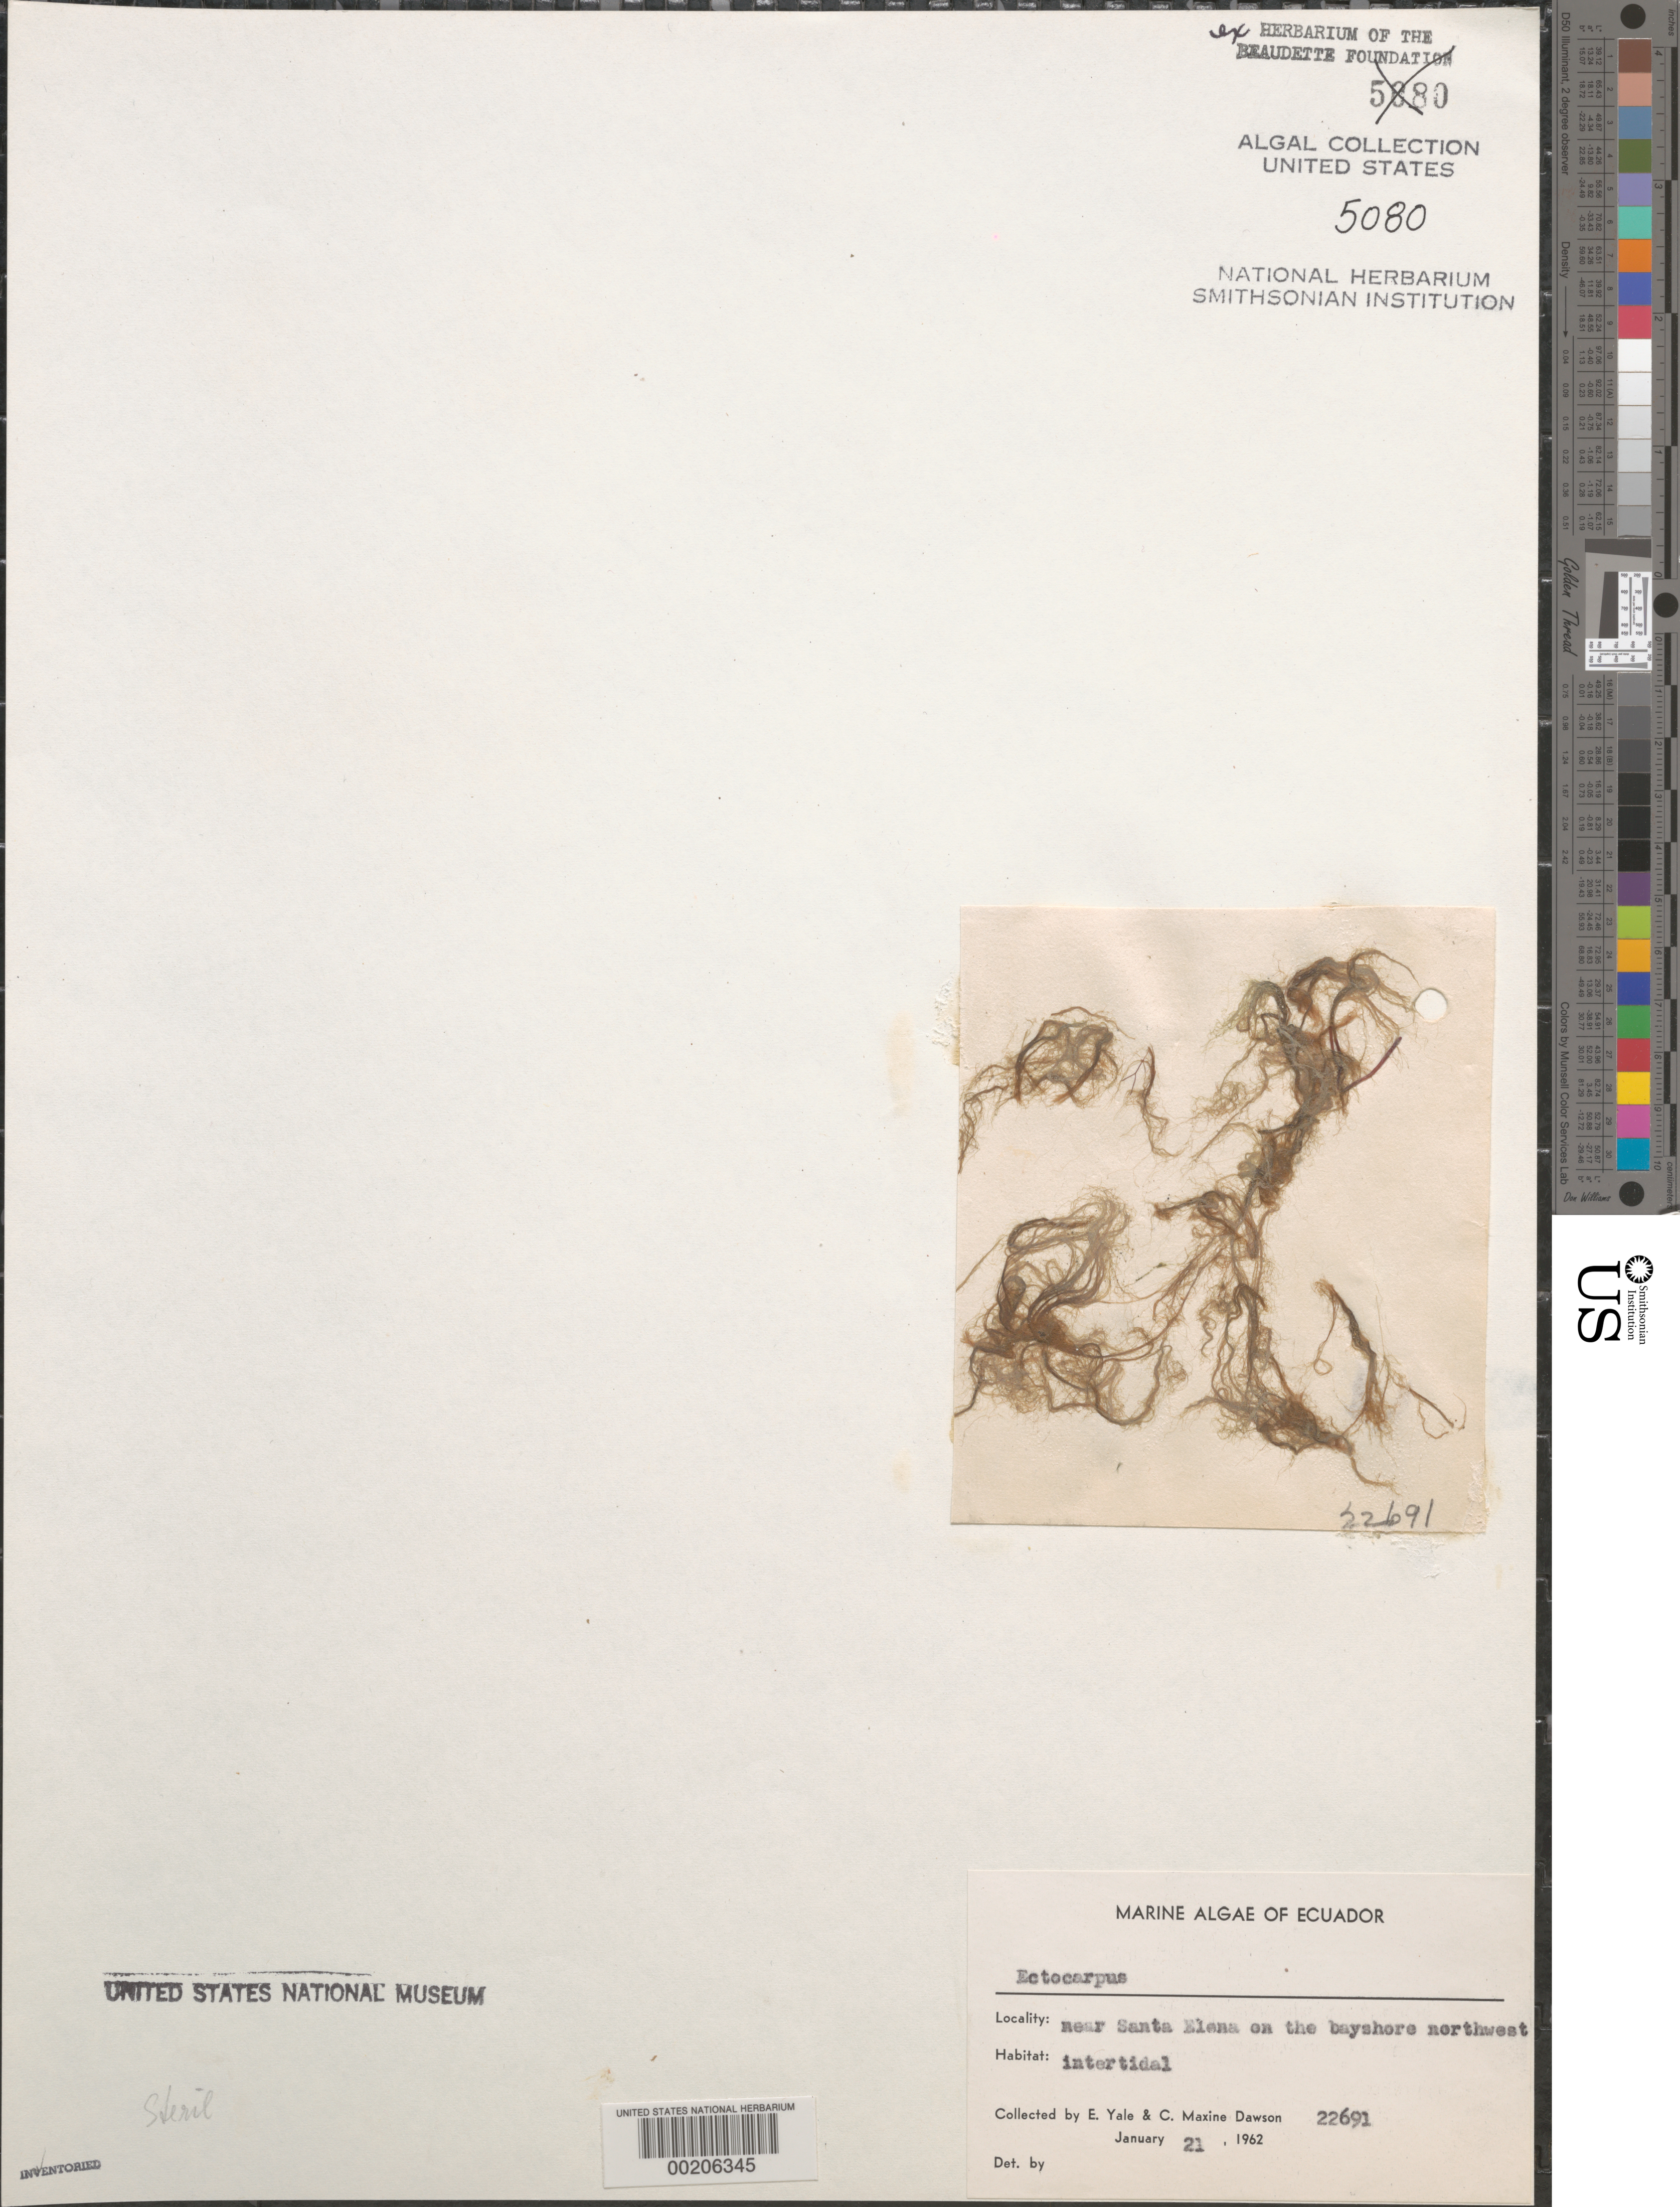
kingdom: Chromista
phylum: Ochrophyta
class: Phaeophyceae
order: Ectocarpales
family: Ectocarpaceae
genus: Ectocarpus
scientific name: Ectocarpus sp.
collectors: E. Y. Dawson & C. M. Dawson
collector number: EYD 22691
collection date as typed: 21 Jan 1962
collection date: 1962-01-21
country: Ecuador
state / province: Guayas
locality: Near Santa Elena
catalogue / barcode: US 5080